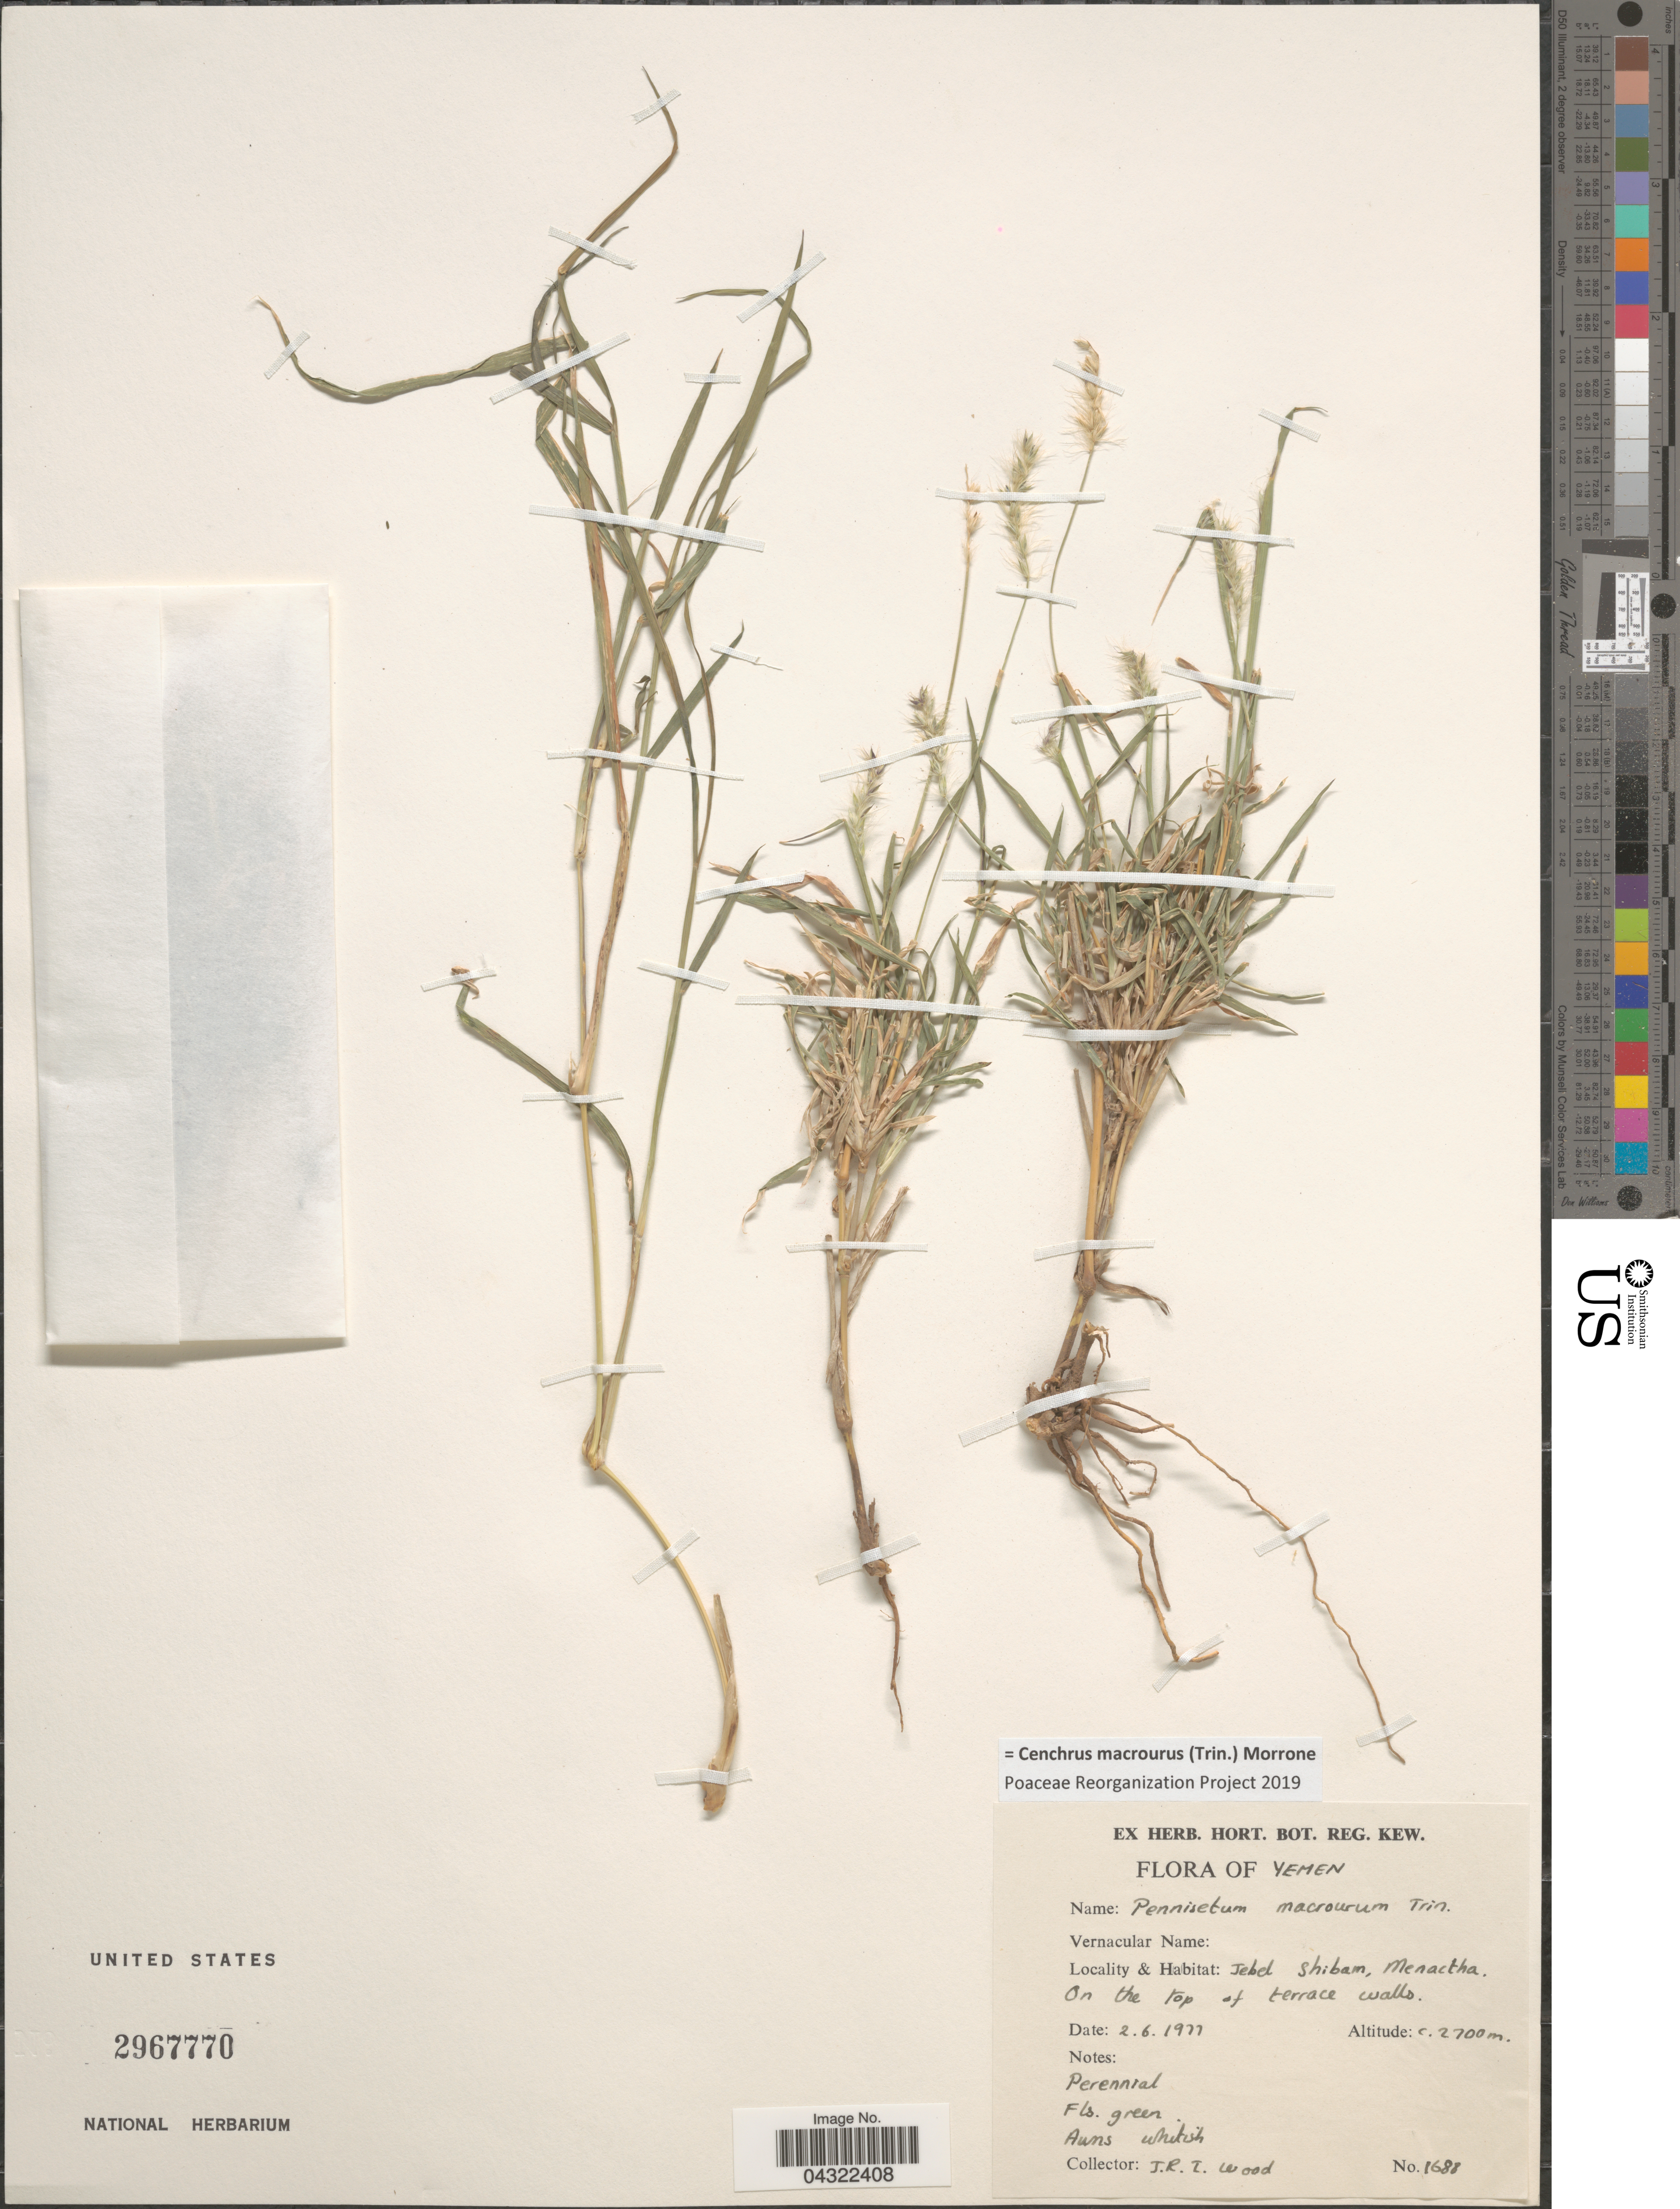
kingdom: Plantae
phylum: Tracheophyta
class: Liliopsida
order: Poales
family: Poaceae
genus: Cenchrus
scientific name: Cenchrus macrourus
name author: (Trin.) Morrone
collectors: J. R. I. Wood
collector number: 1688*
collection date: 1977-06-02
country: Yemen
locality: Jebel Shibam, Menactha. On the top of terrace walls.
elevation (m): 2700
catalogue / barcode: US 2967770